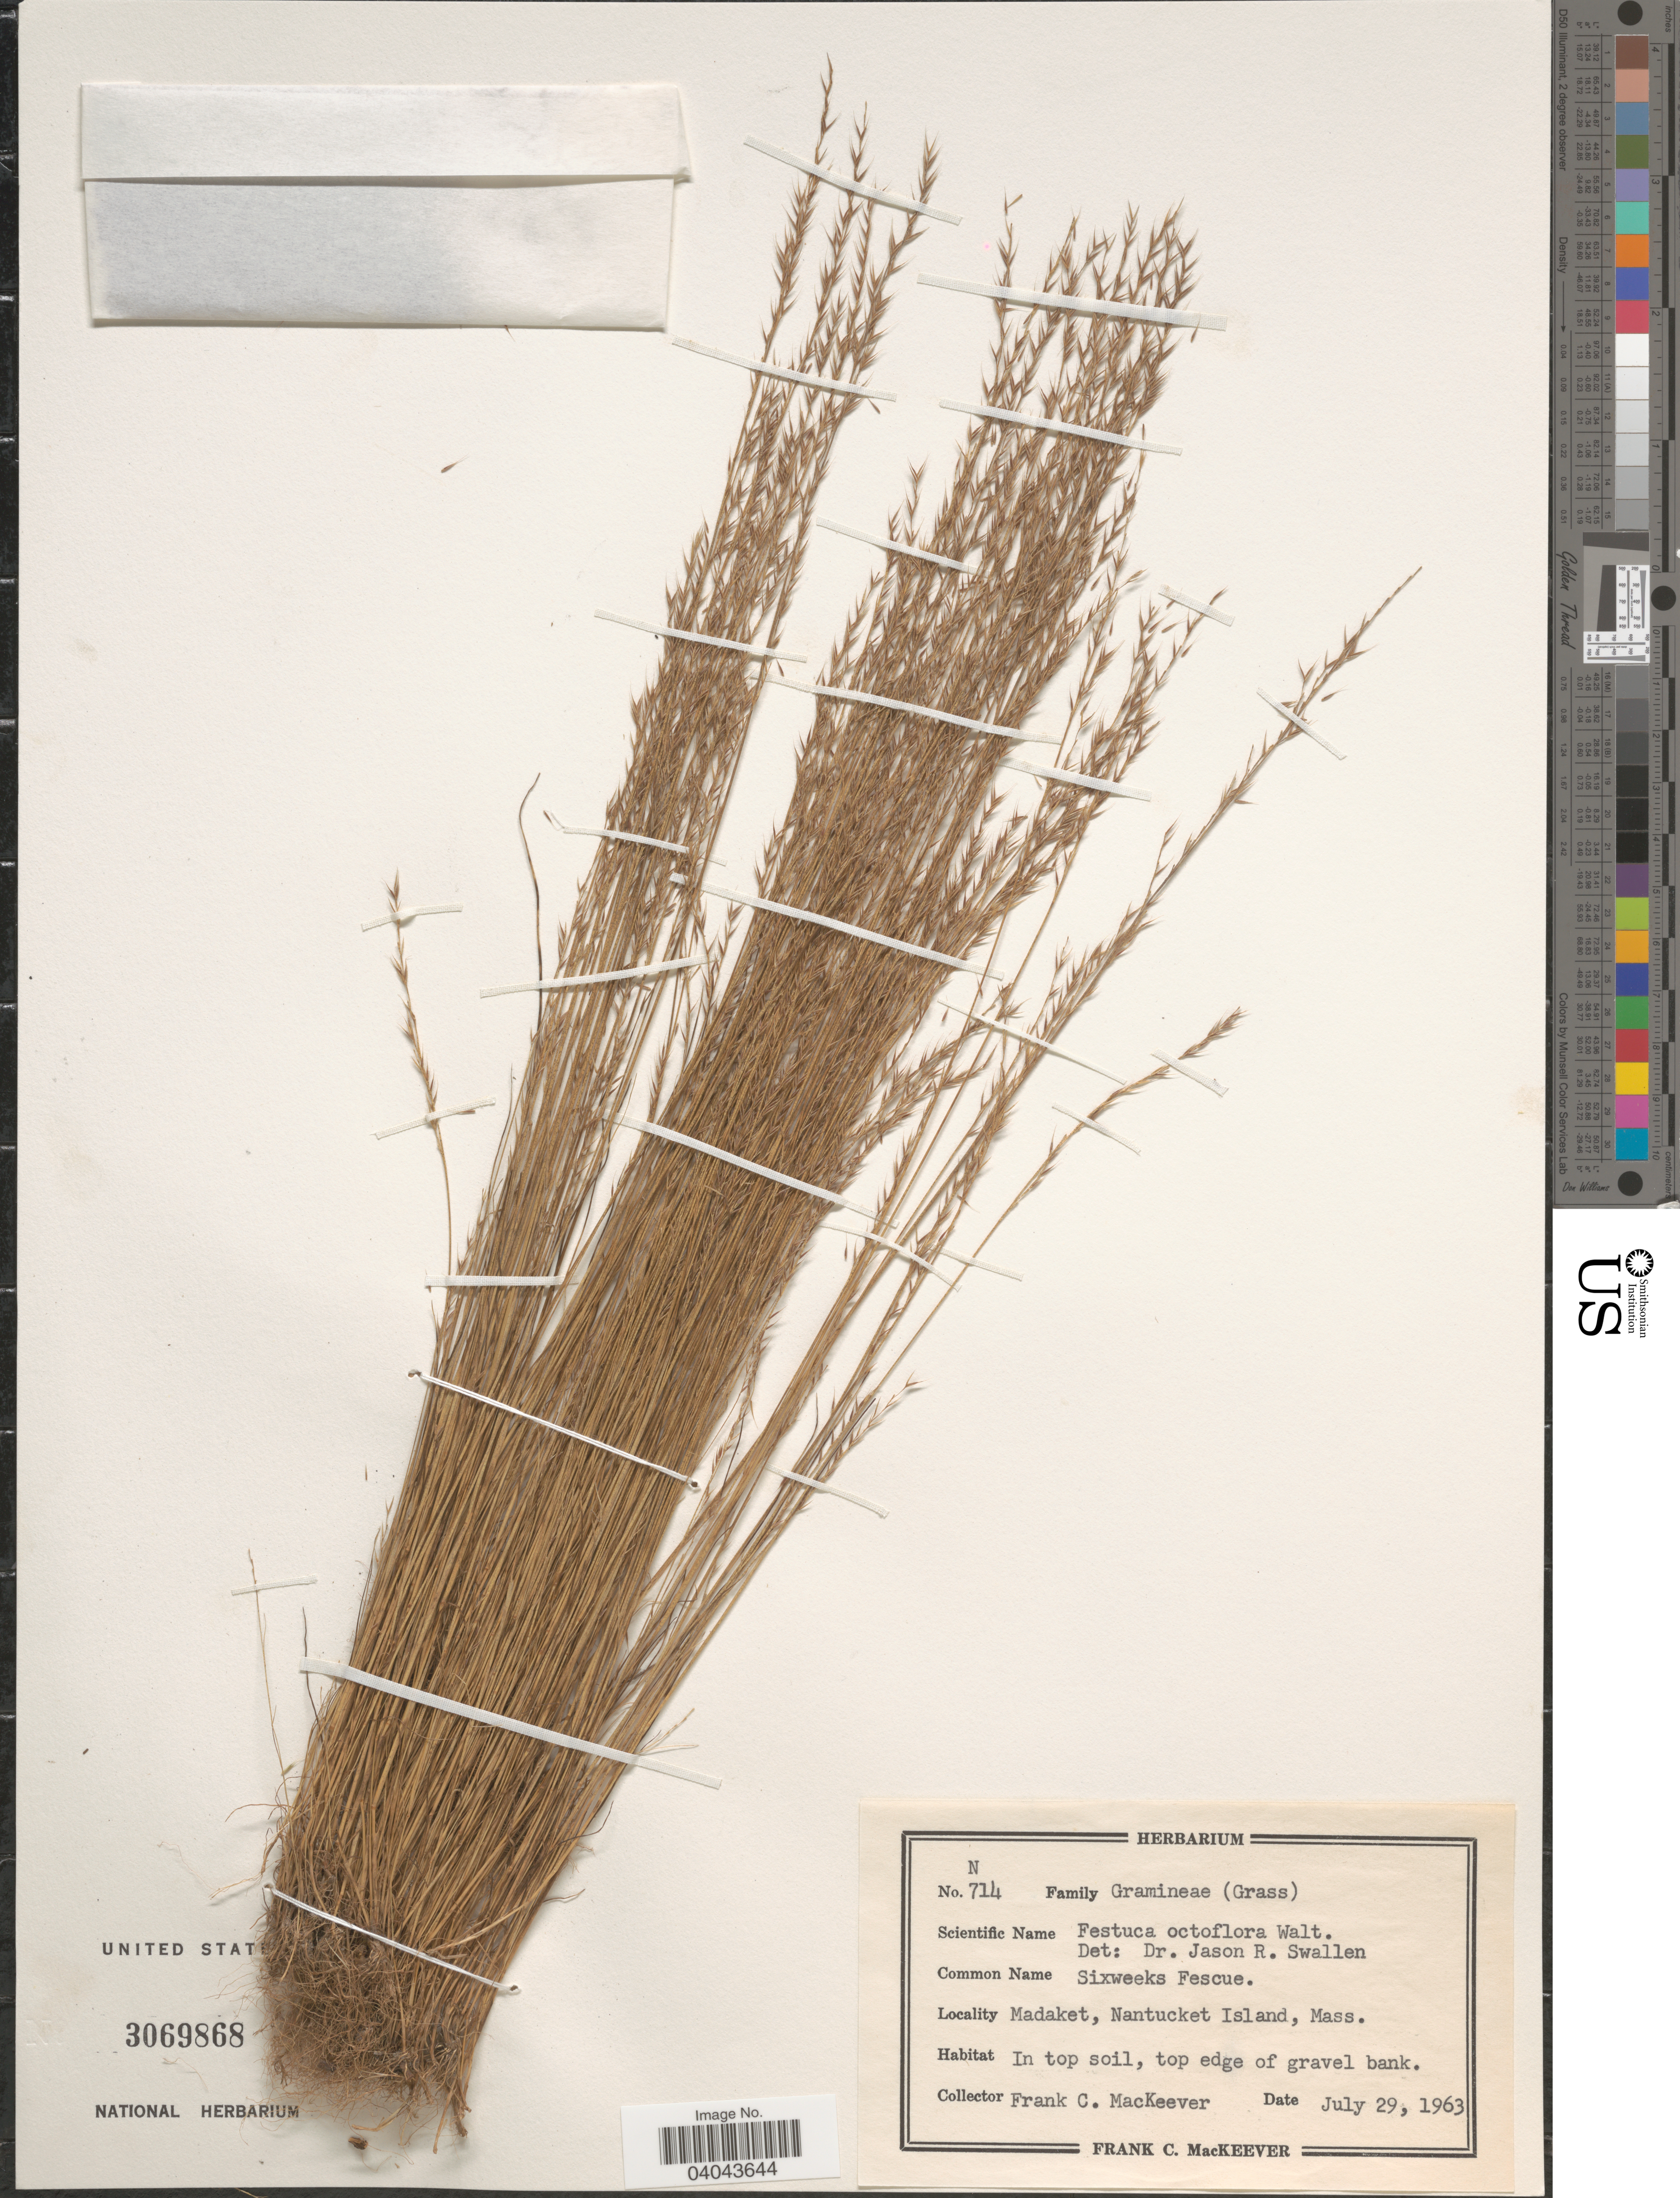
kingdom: Plantae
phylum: Tracheophyta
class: Liliopsida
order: Poales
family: Poaceae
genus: Festuca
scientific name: Festuca octoflora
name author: Walter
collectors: F. C. MacKeever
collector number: N? 714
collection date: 1963-07-29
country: United States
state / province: Massachusetts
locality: Madaket, Nantucket Island.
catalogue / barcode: US 3069868